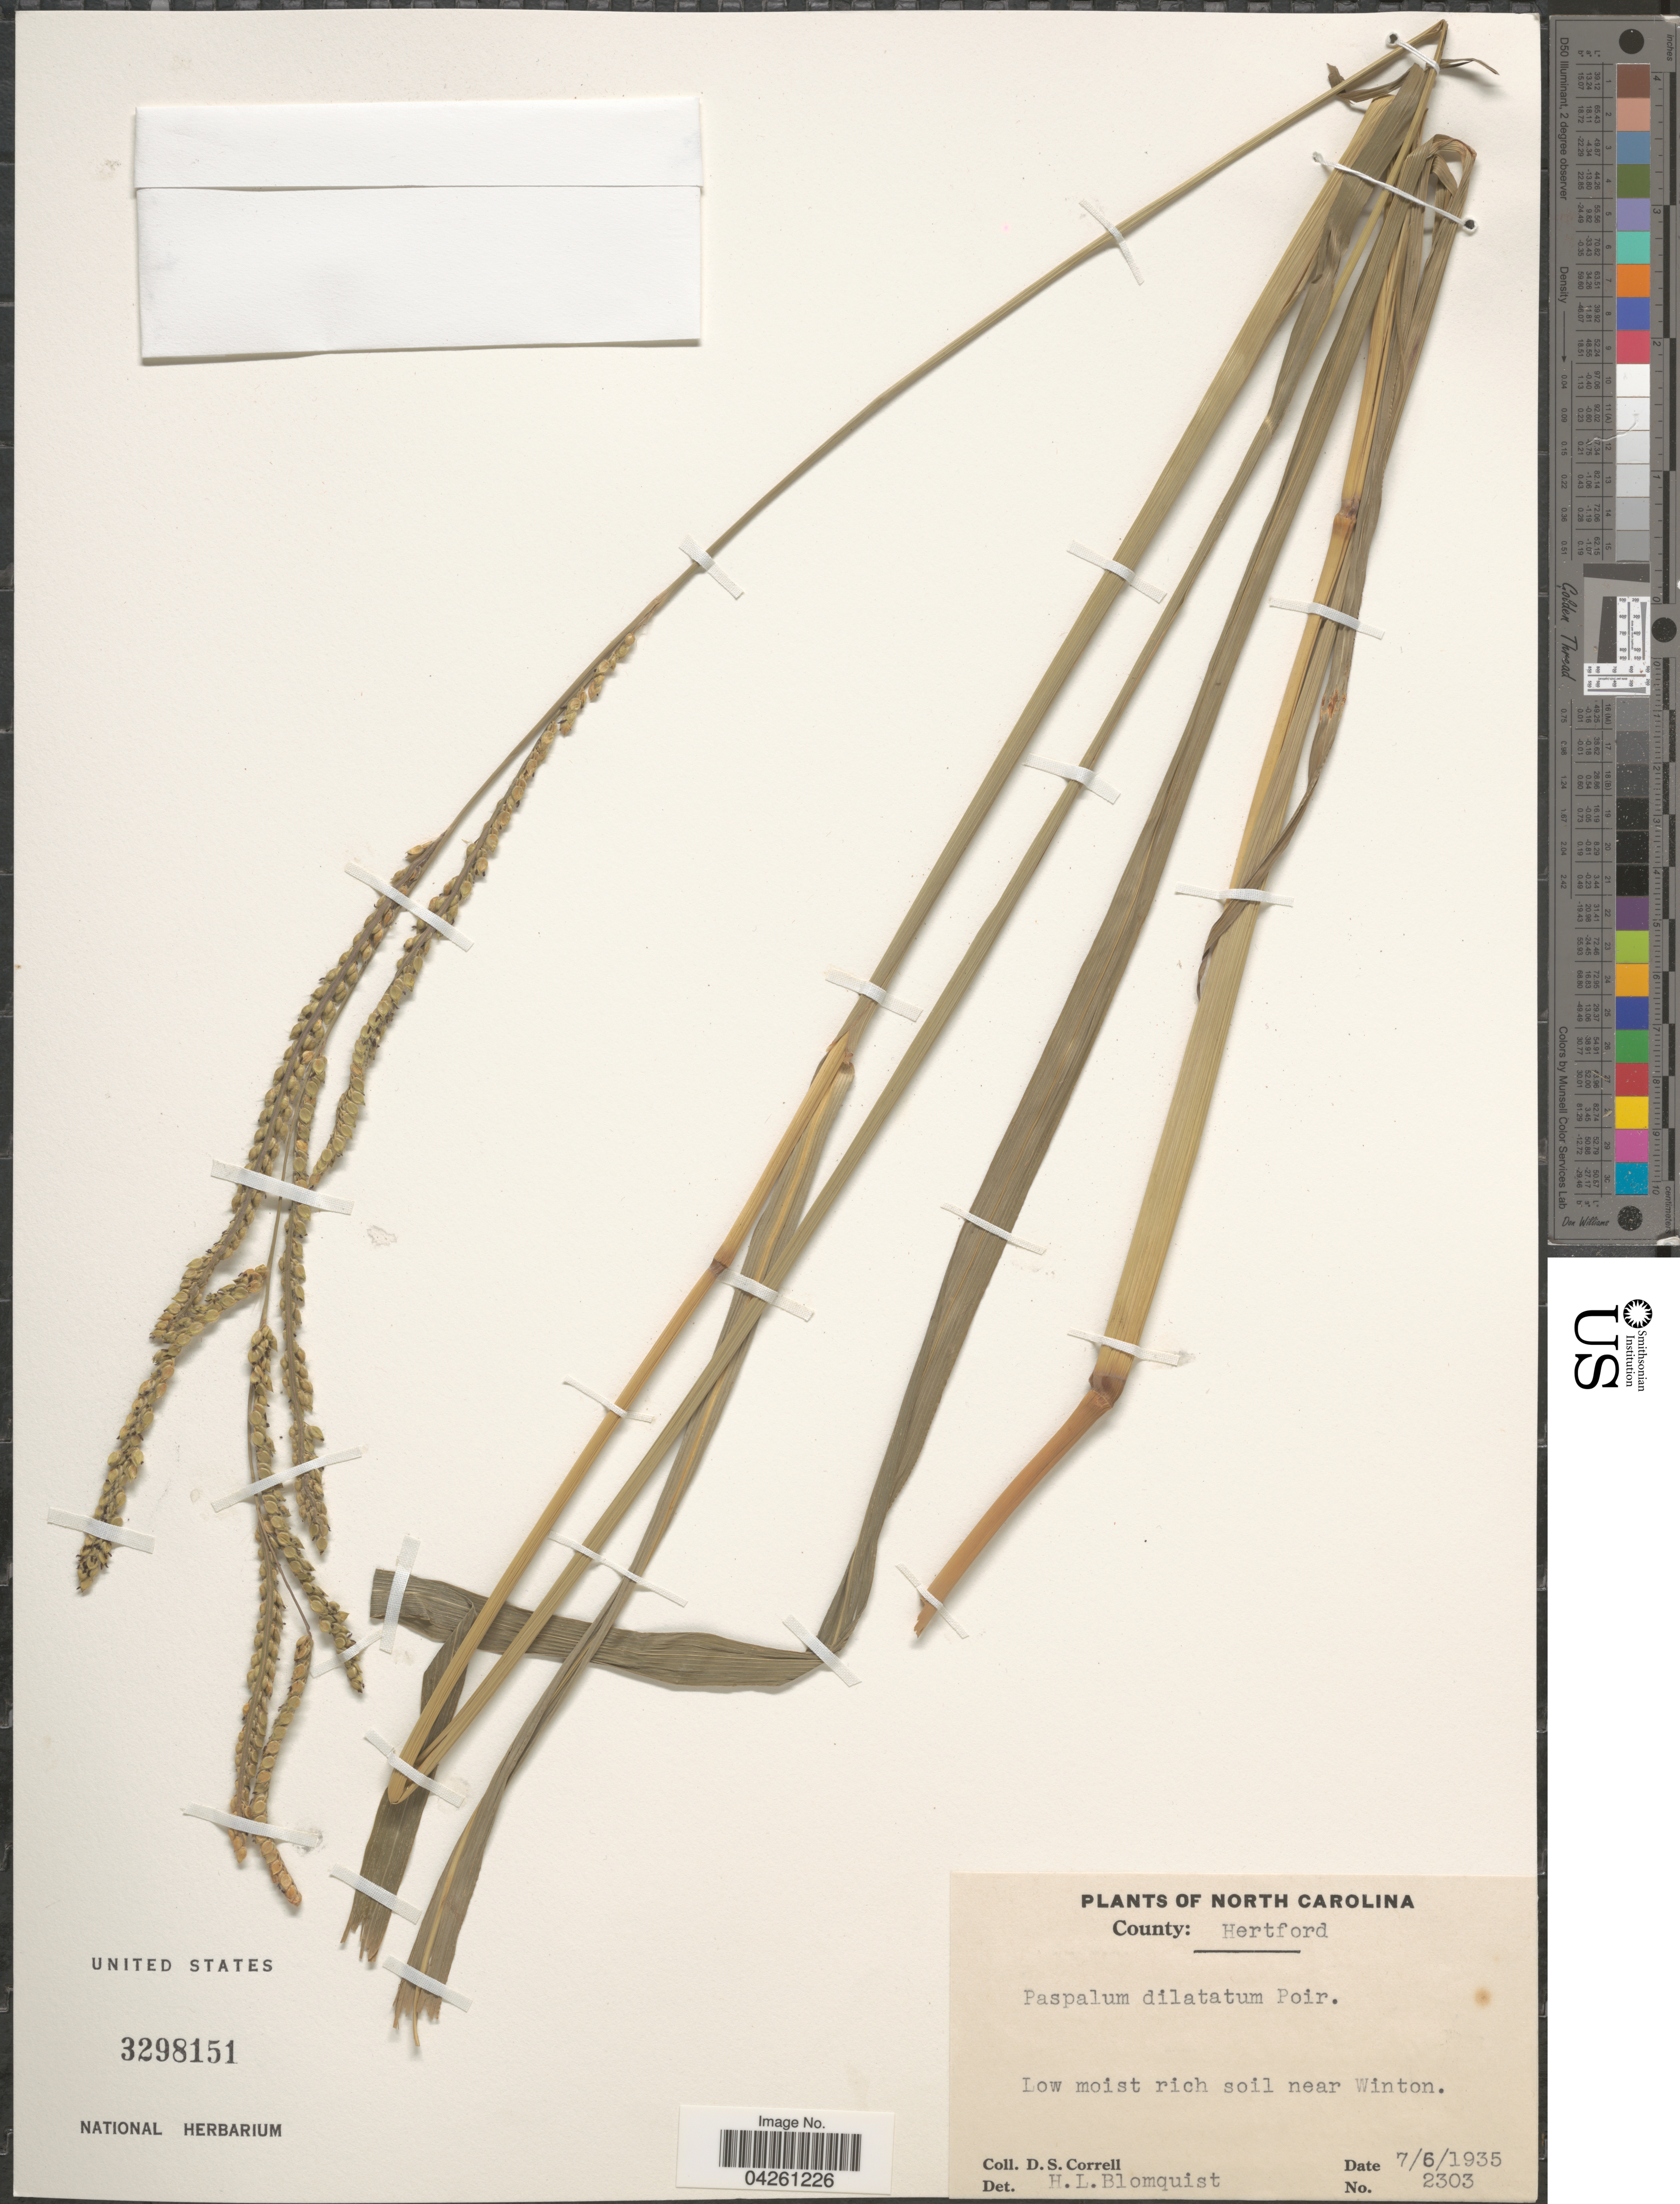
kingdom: Plantae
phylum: Tracheophyta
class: Liliopsida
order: Poales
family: Poaceae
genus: Paspalum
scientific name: Paspalum dilatatum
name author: Poir.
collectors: D. S. Correll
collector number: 2303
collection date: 1935-07-06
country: United States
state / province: North Carolina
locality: County: Hertford. Low moist rich soil near Winton.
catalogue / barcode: US 3298151